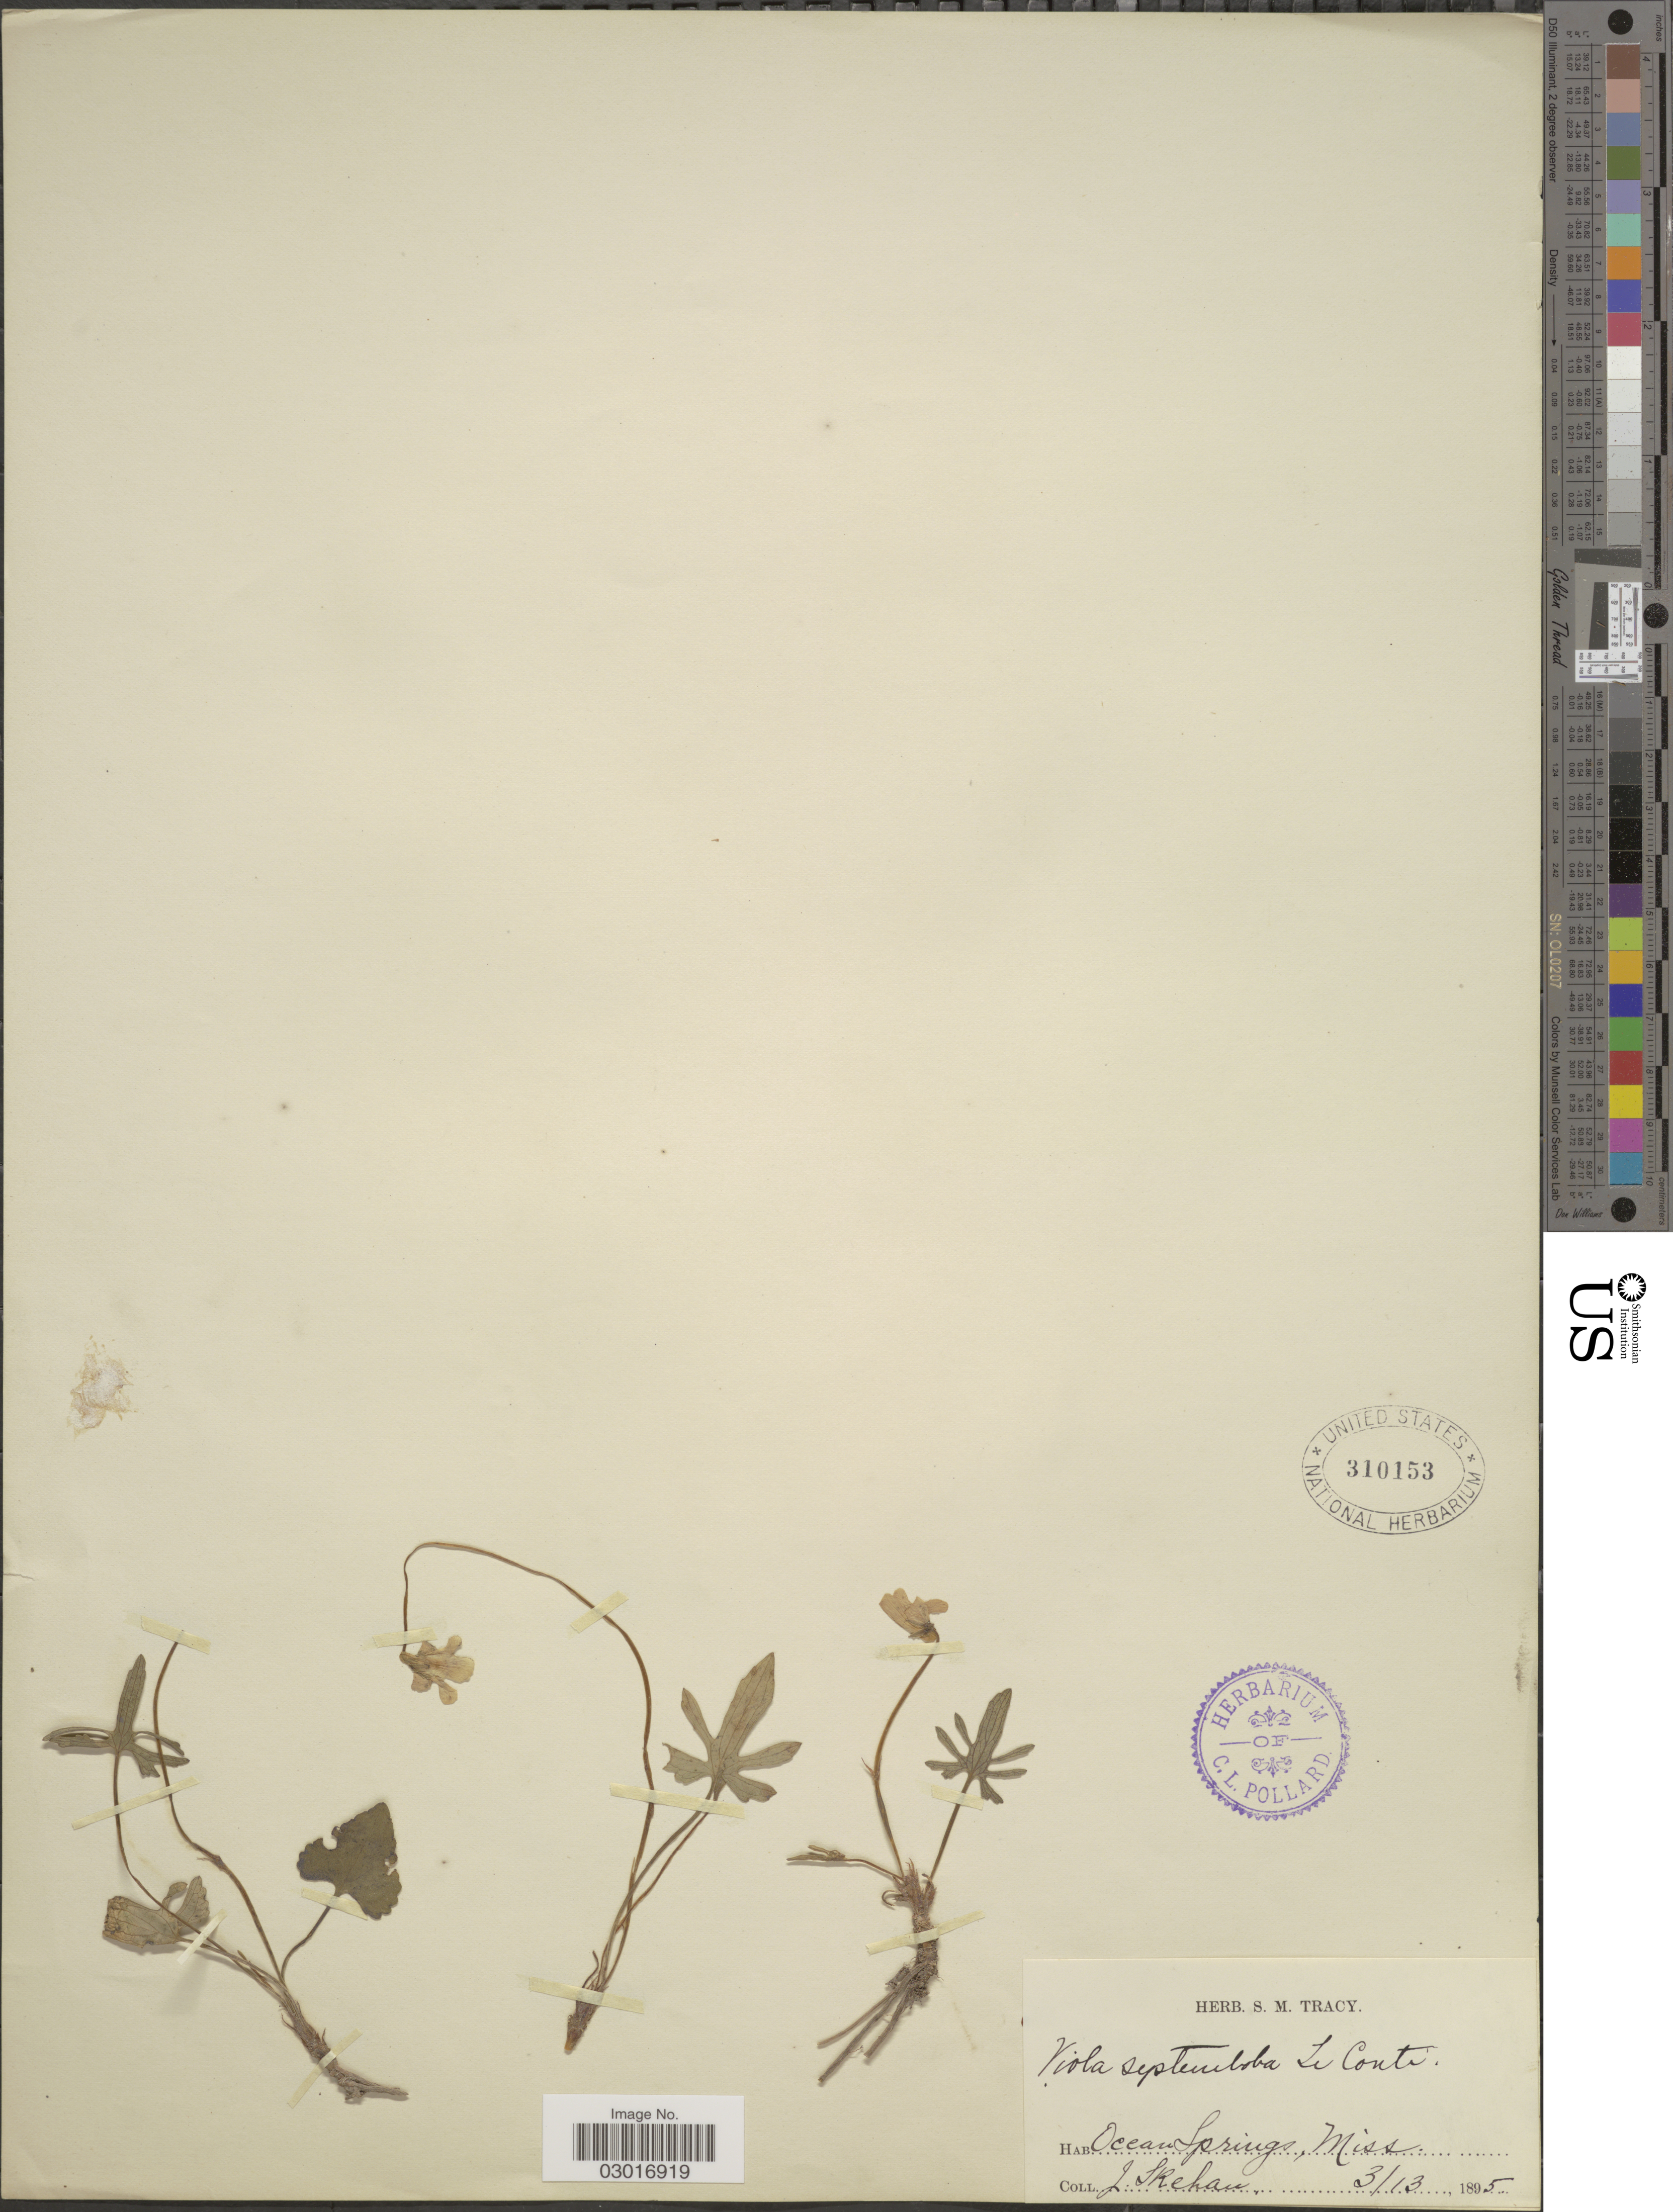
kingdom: Plantae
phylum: Tracheophyta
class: Magnoliopsida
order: Malpighiales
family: Violaceae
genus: Viola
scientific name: Viola septemloba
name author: LeConte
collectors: J. Skehan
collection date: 1895-03-13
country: United States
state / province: Mississippi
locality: Ocean Springs.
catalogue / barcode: US 310153